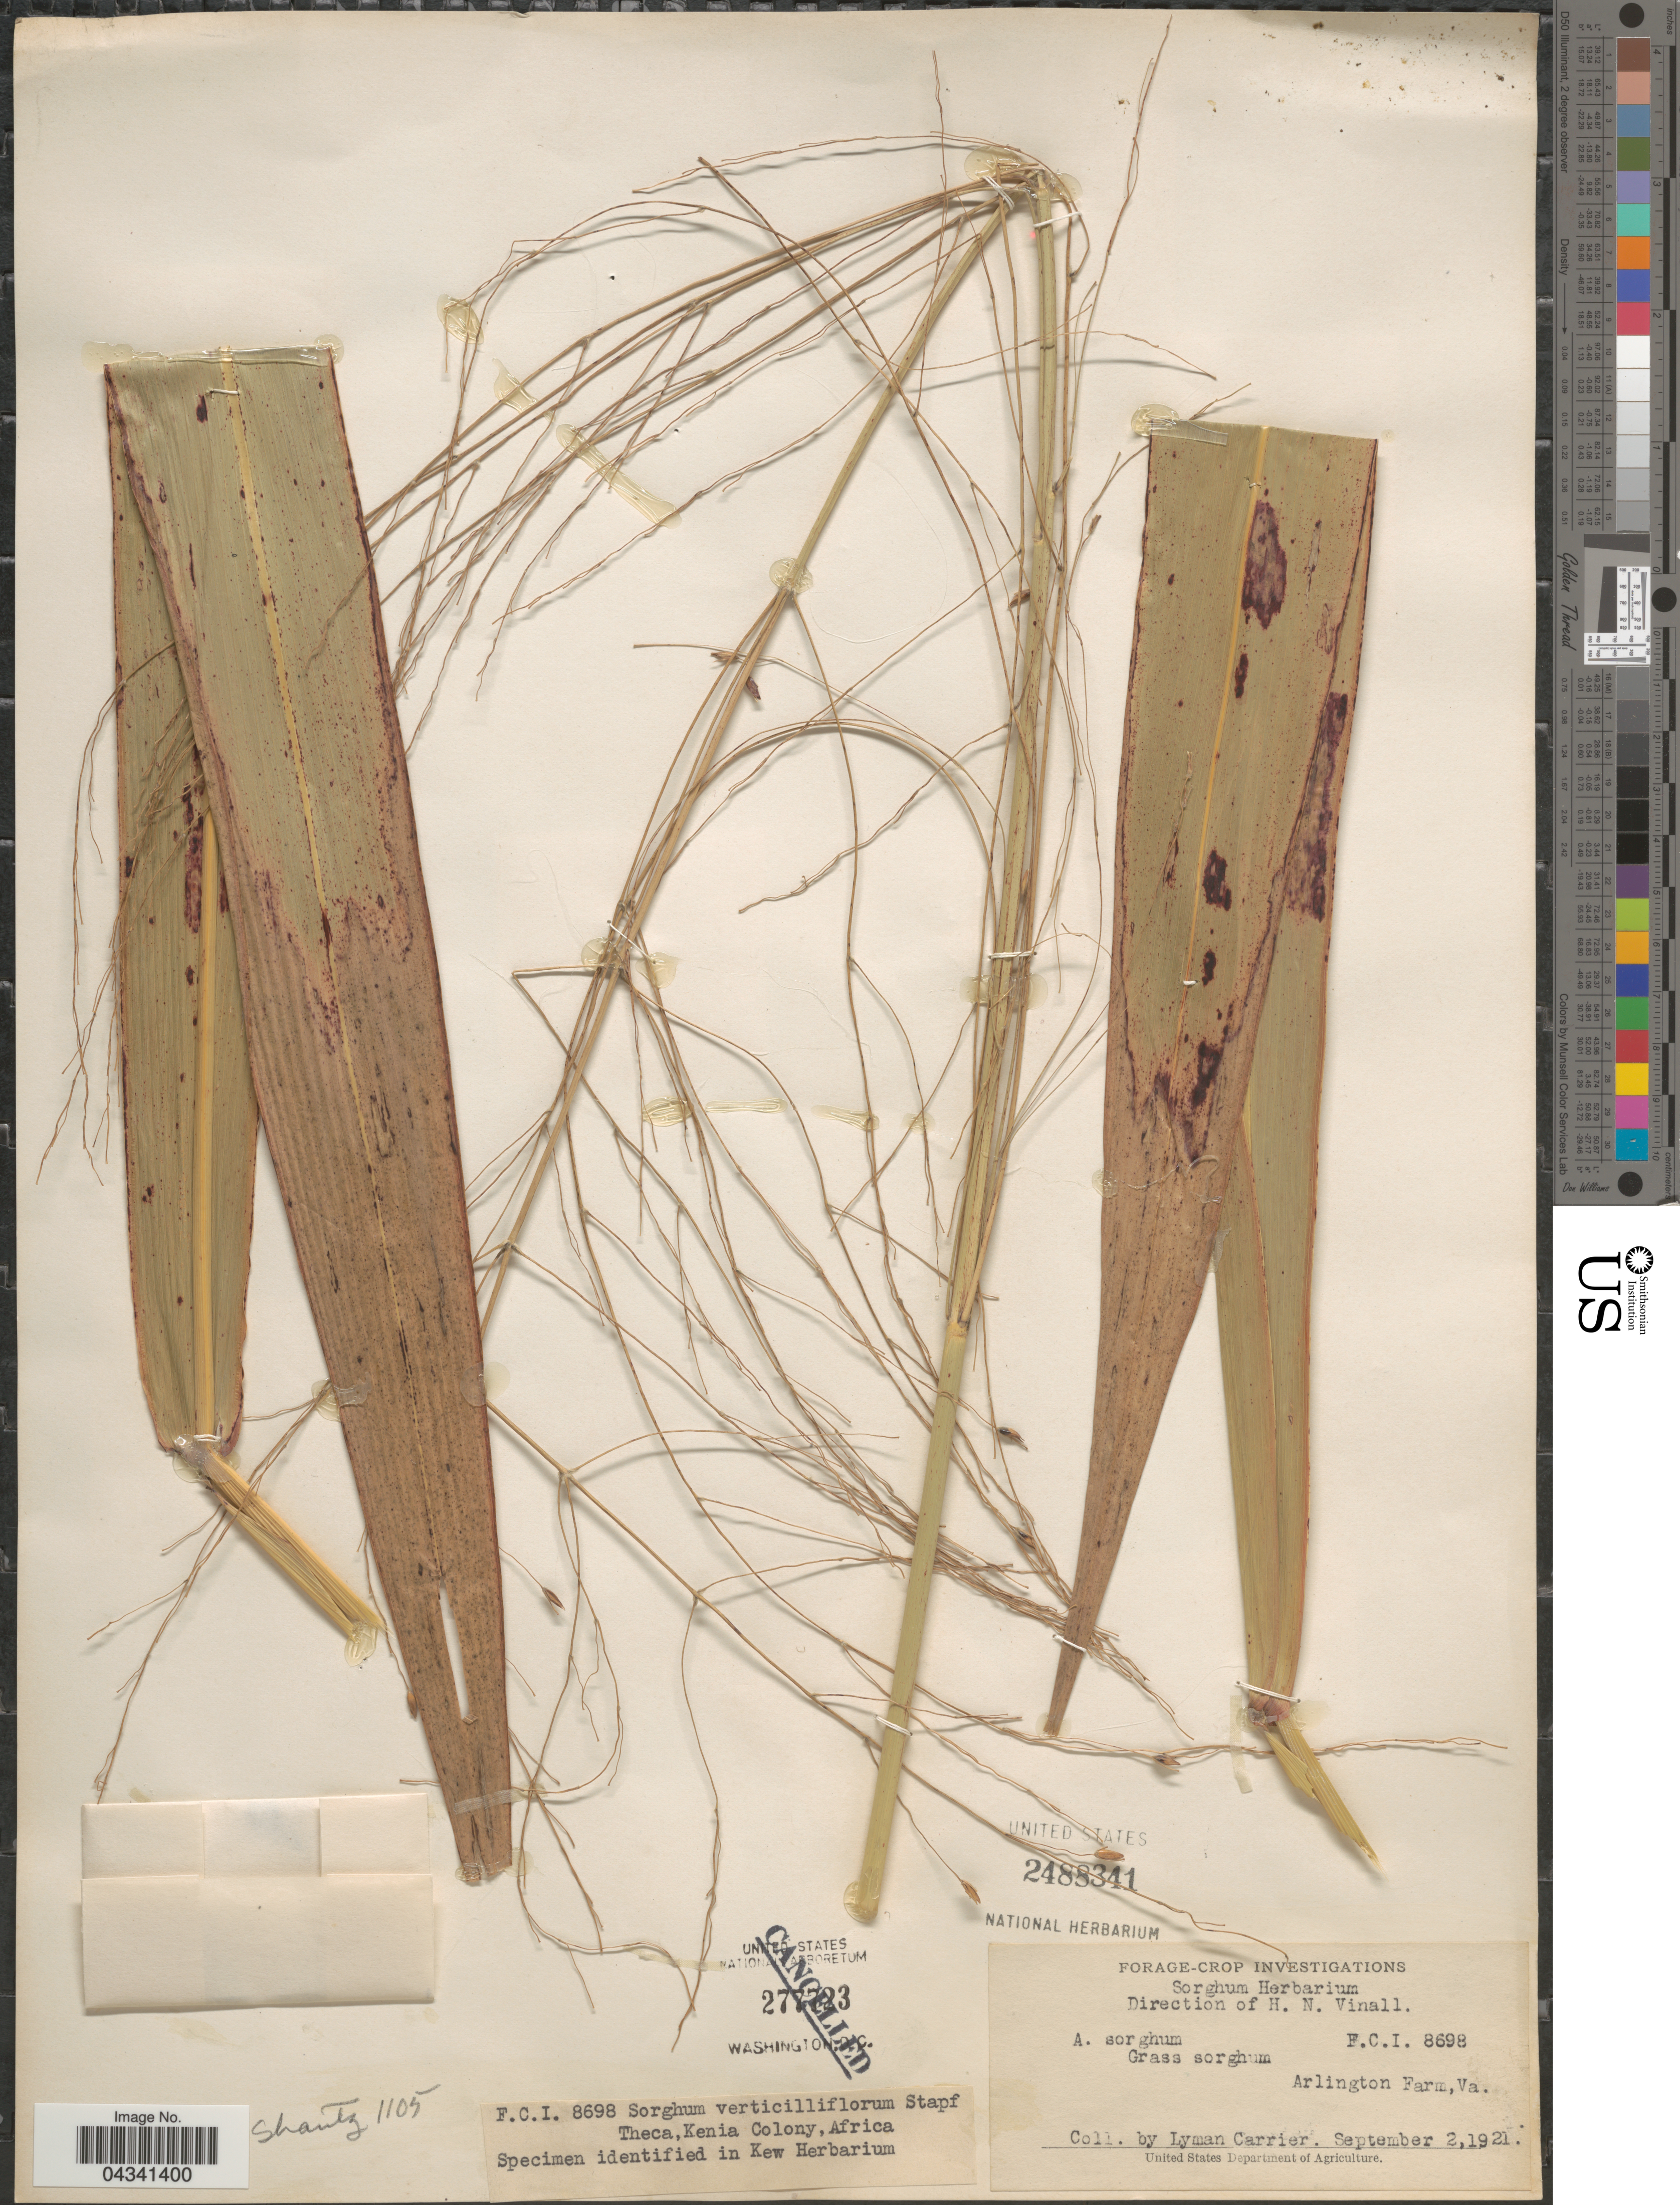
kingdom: Plantae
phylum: Tracheophyta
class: Liliopsida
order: Poales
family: Poaceae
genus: Sorghum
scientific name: Sorghum arundinaceum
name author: (Desv.) Stapf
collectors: L. Carrier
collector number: F.C.I. 8698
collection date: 1921-09-02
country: Kenya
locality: Theca, Kenia Colony.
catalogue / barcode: US 2488341